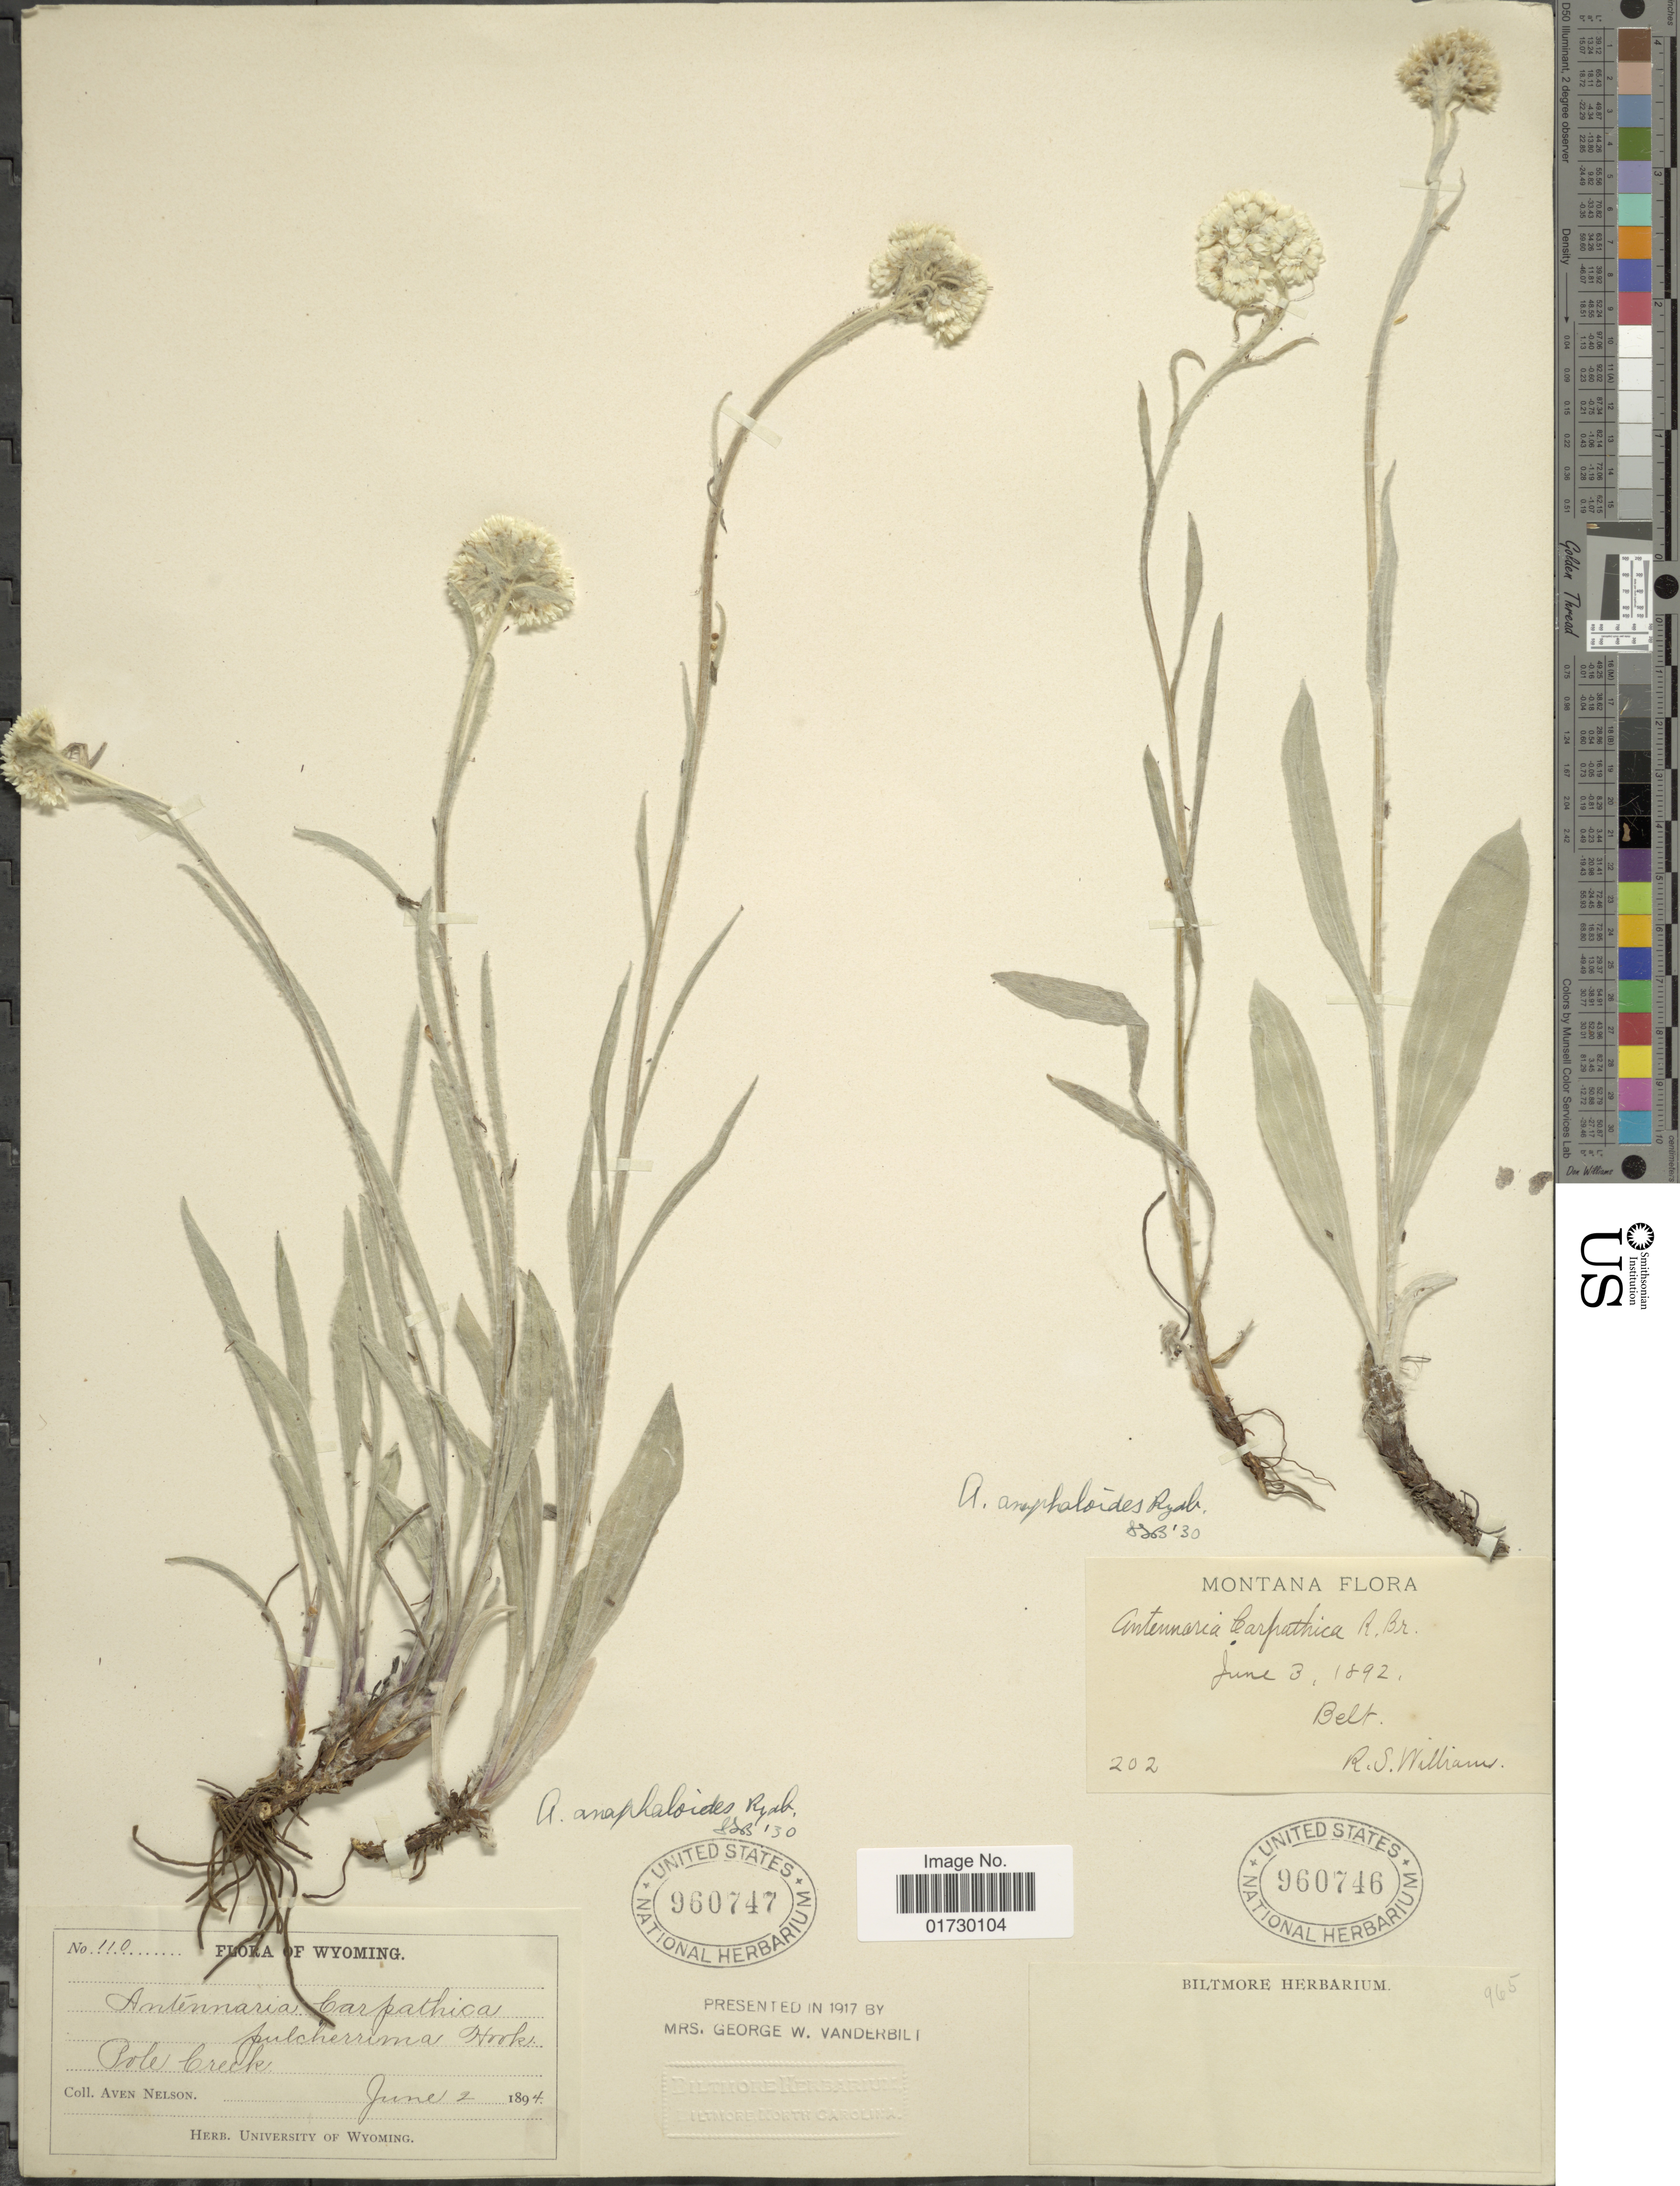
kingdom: Plantae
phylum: Tracheophyta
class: Magnoliopsida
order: Asterales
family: Asteraceae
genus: Antennaria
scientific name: Antennaria anaphaloides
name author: Rydb.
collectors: R. S. Williams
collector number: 202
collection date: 1892-06-03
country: United States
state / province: Montana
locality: Belt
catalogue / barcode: US 960746-2